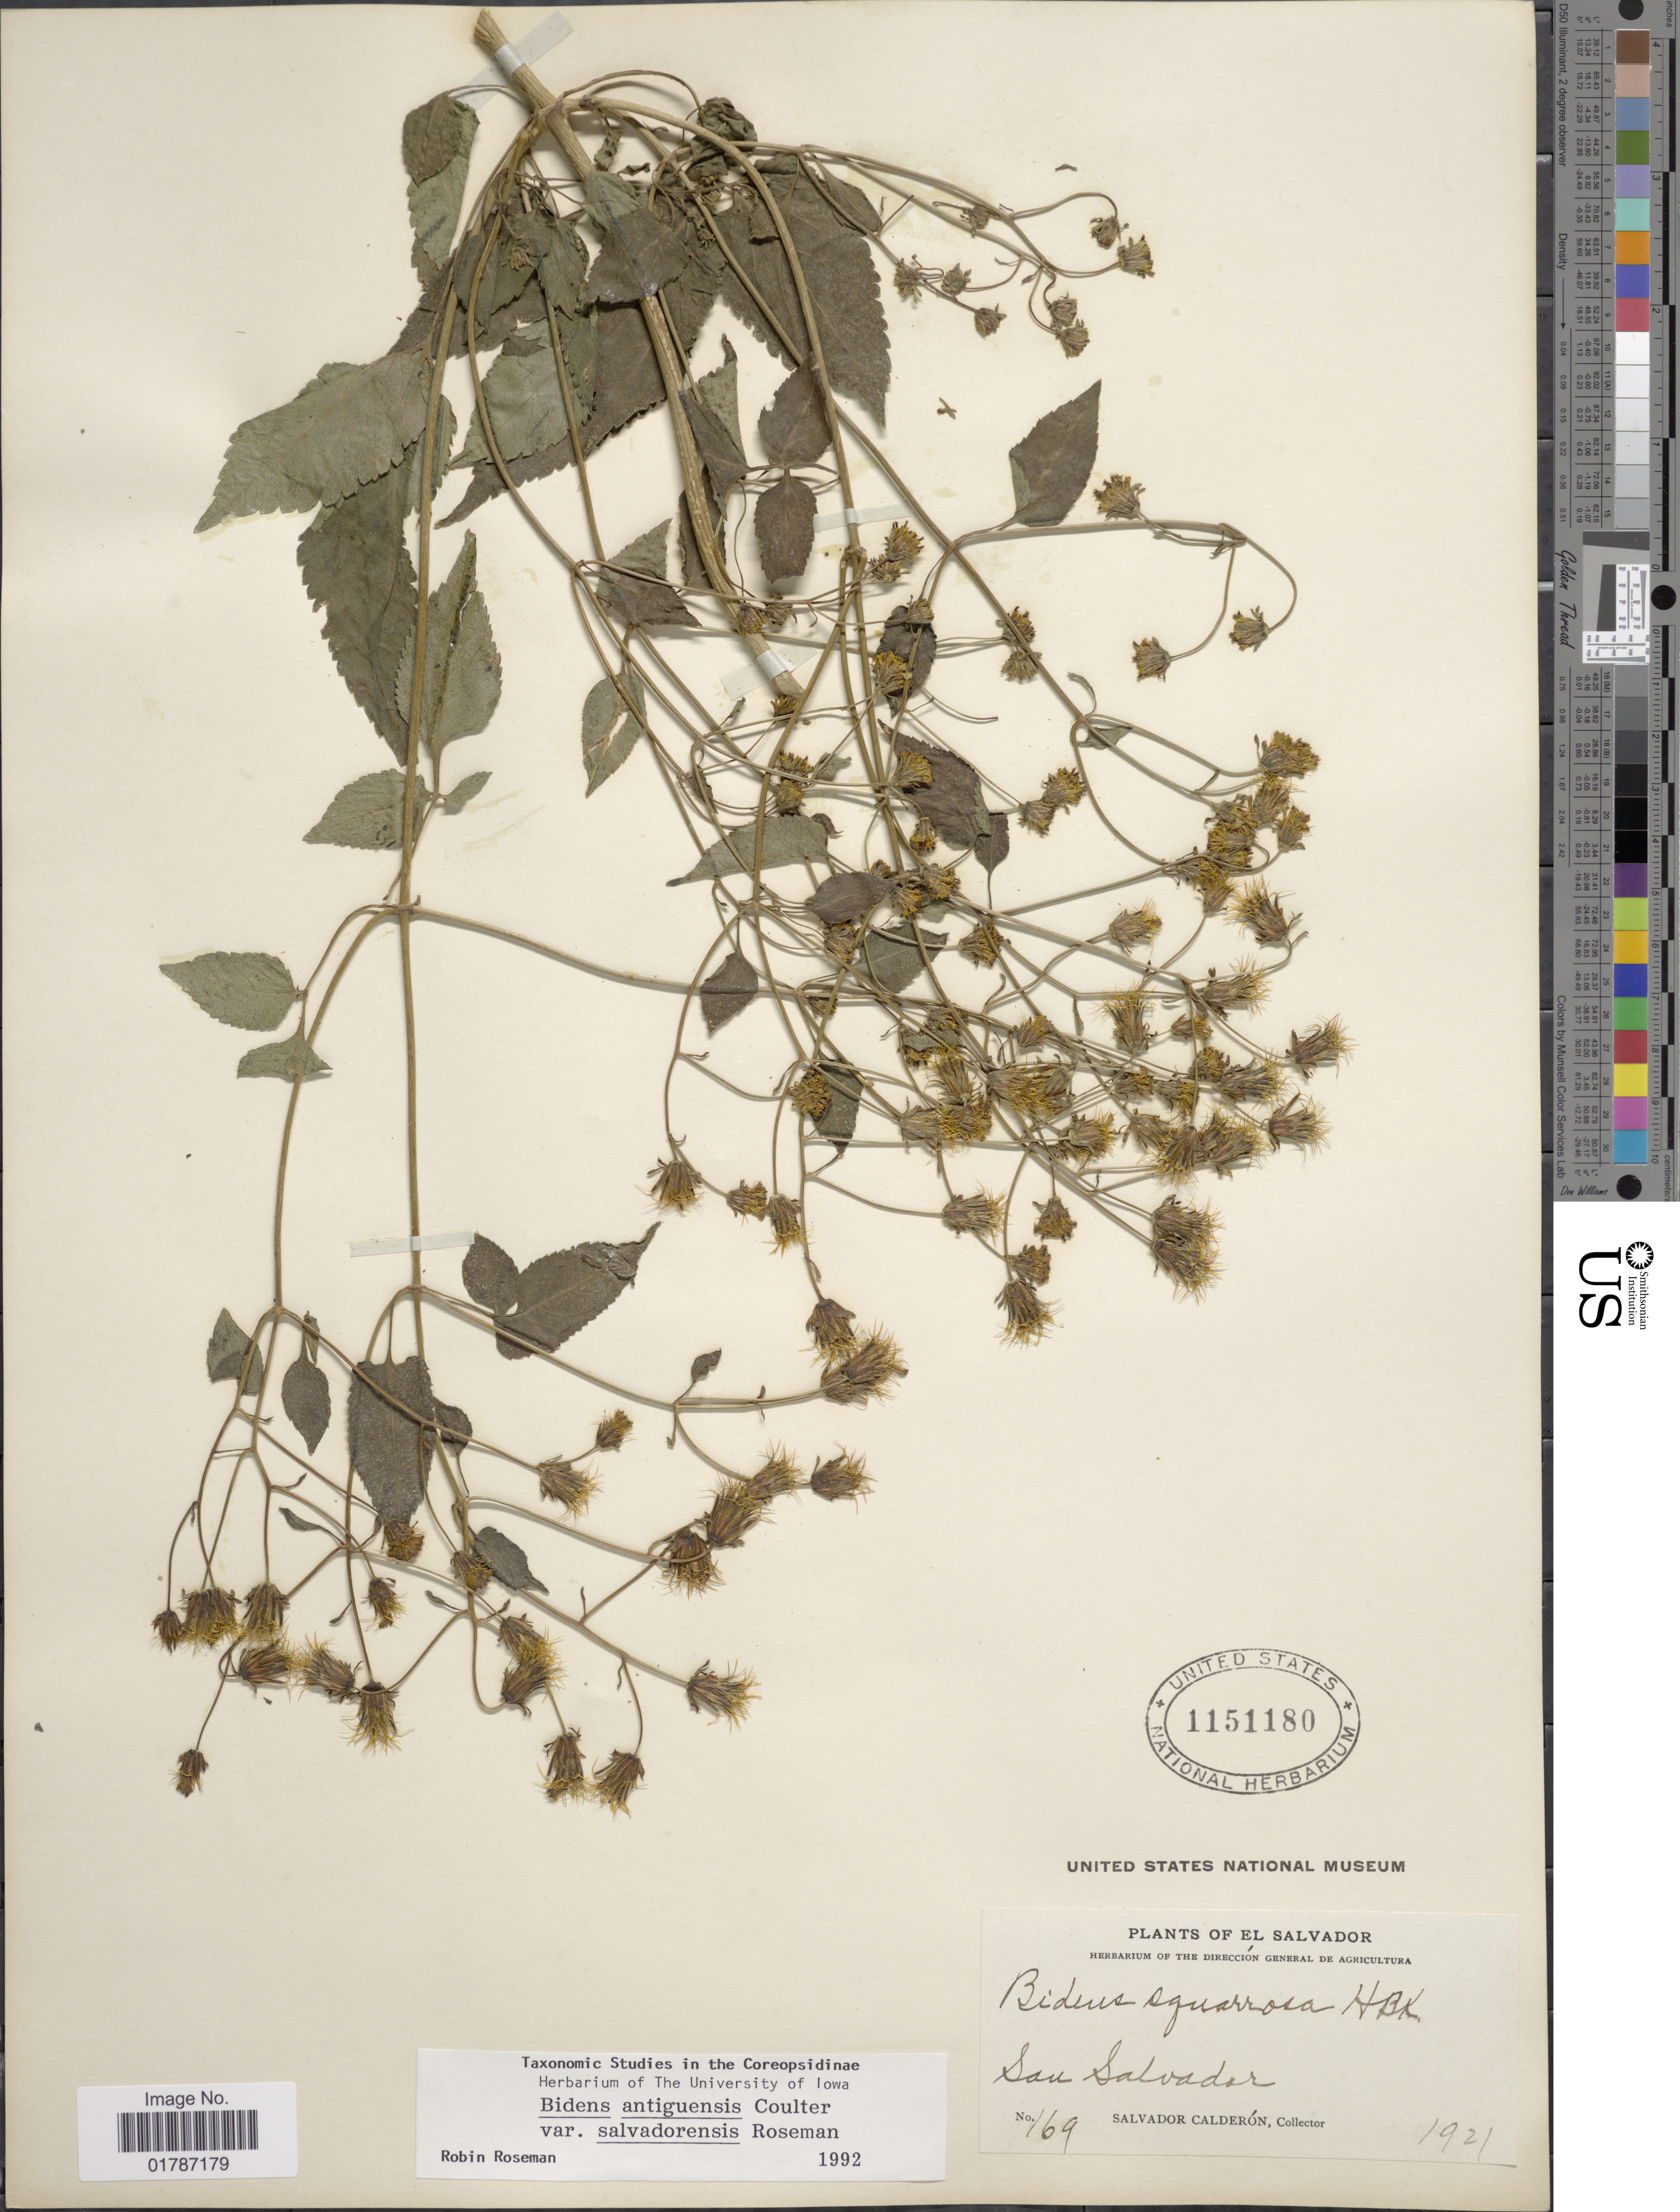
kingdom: Plantae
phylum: Tracheophyta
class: Magnoliopsida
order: Asterales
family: Asteraceae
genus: Bidens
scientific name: Bidens antiguensis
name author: J.M. Coult.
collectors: S. Calderón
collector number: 169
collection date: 1921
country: El Salvador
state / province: San Salvador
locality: San Salvador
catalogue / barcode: US 1151180